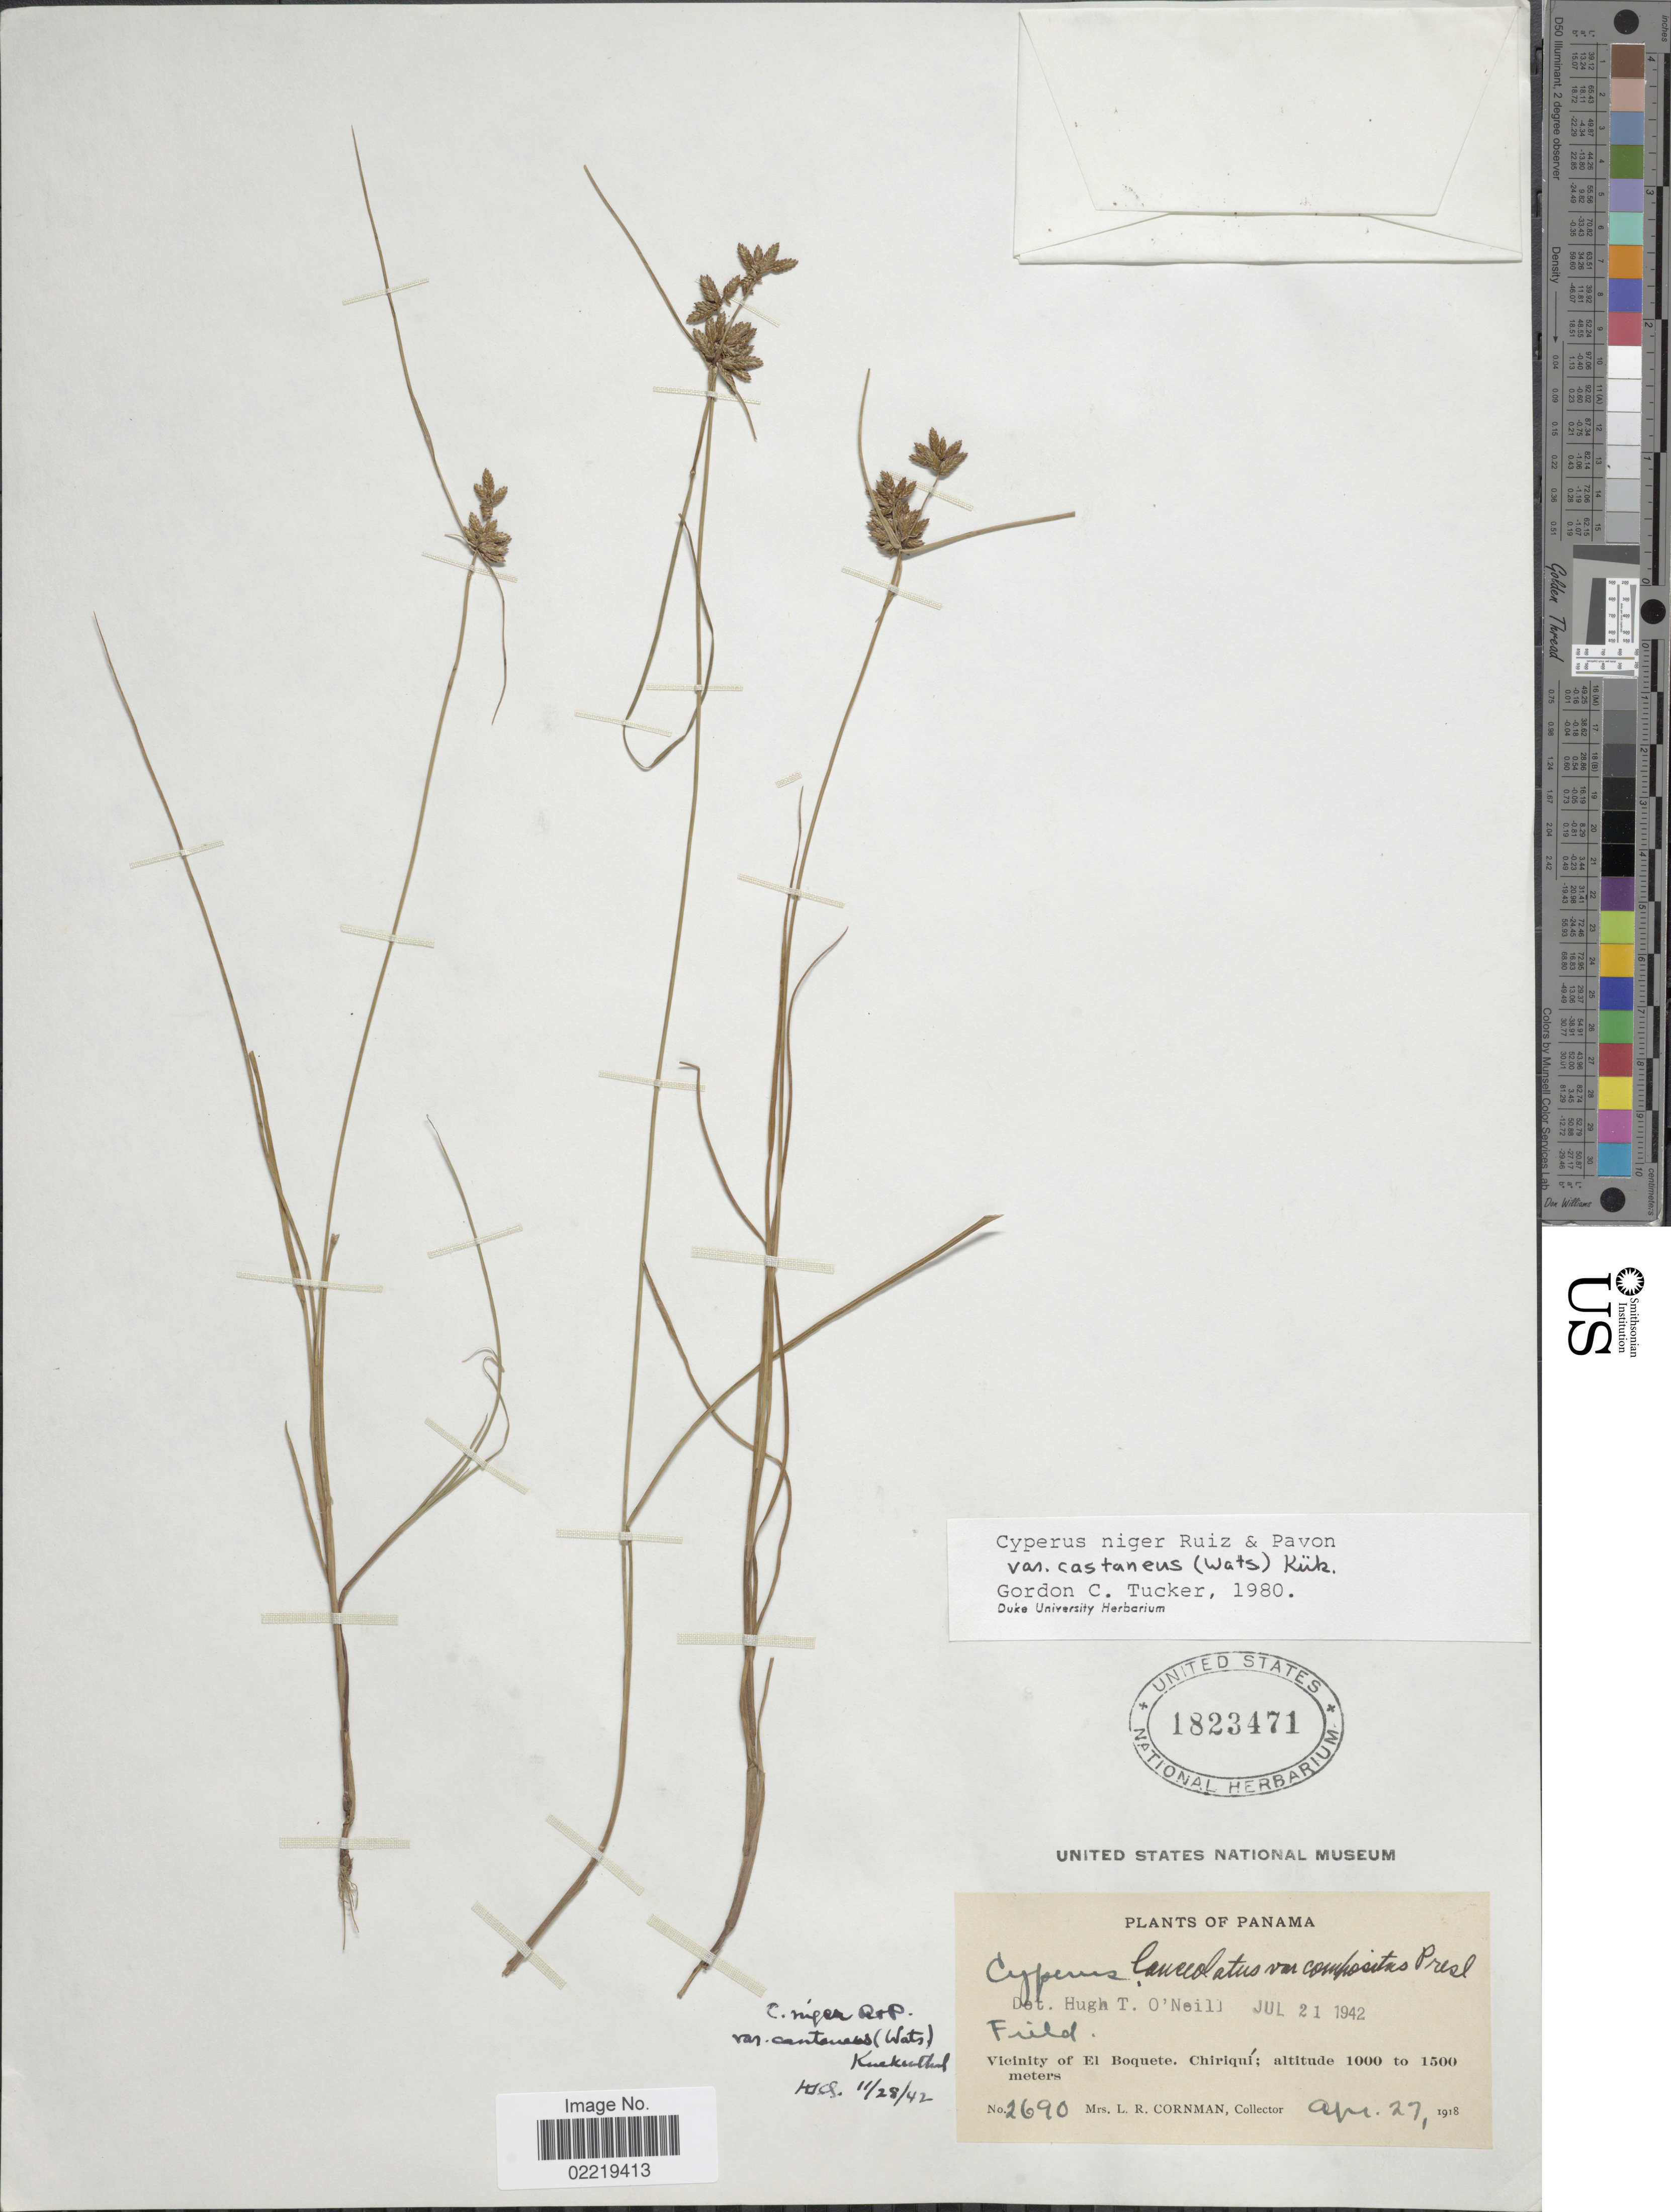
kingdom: Plantae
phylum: Tracheophyta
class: Liliopsida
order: Poales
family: Cyperaceae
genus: Cyperus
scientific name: Cyperus niger var. castaneus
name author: (S. Watson) Kük.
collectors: L. Cornman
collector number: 2690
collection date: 1918-04-27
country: Panama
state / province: Chiriqui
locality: Vicinity of El Boquete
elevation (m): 1000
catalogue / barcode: US 1823471